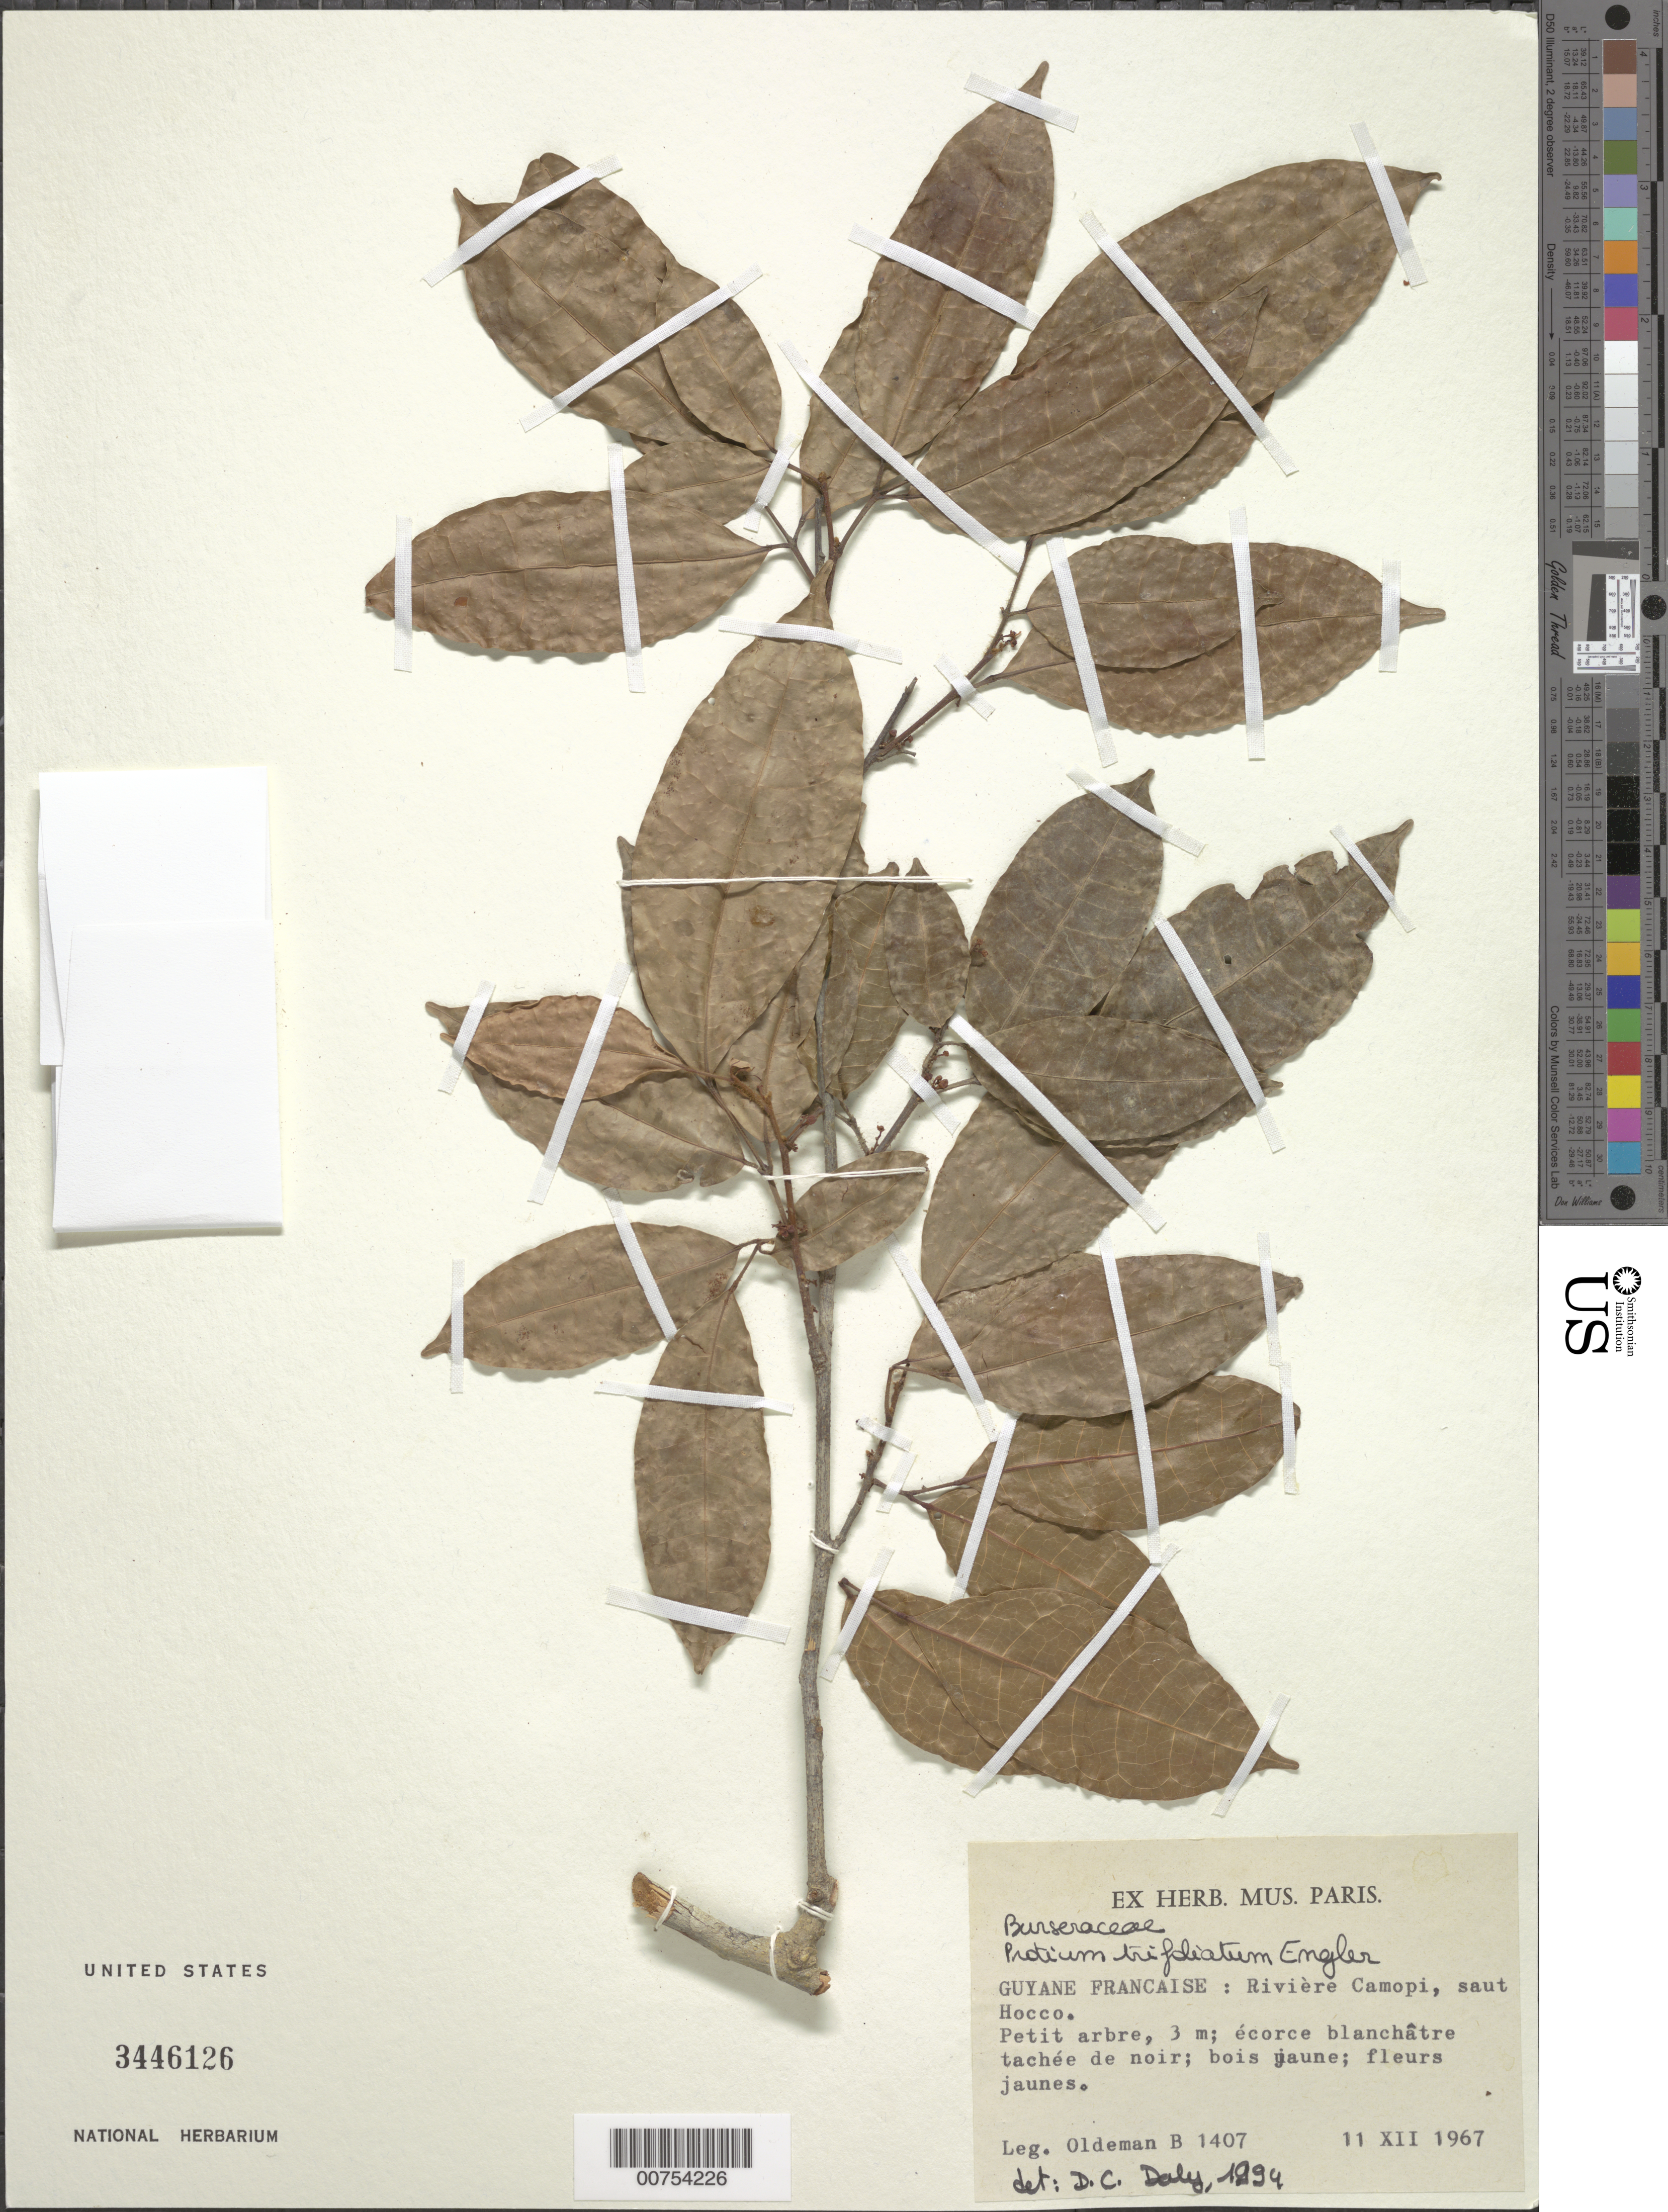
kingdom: Plantae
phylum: Tracheophyta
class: Magnoliopsida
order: Sapindales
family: Burseraceae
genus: Protium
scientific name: Protium trifoliolatum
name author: Engl.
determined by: Daly, D. C.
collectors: R. Oldeman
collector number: B 1407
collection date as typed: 11-Dec-67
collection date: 1967-12-11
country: French Guiana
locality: Camopi R., Saut Hocco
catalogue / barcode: US 3446126